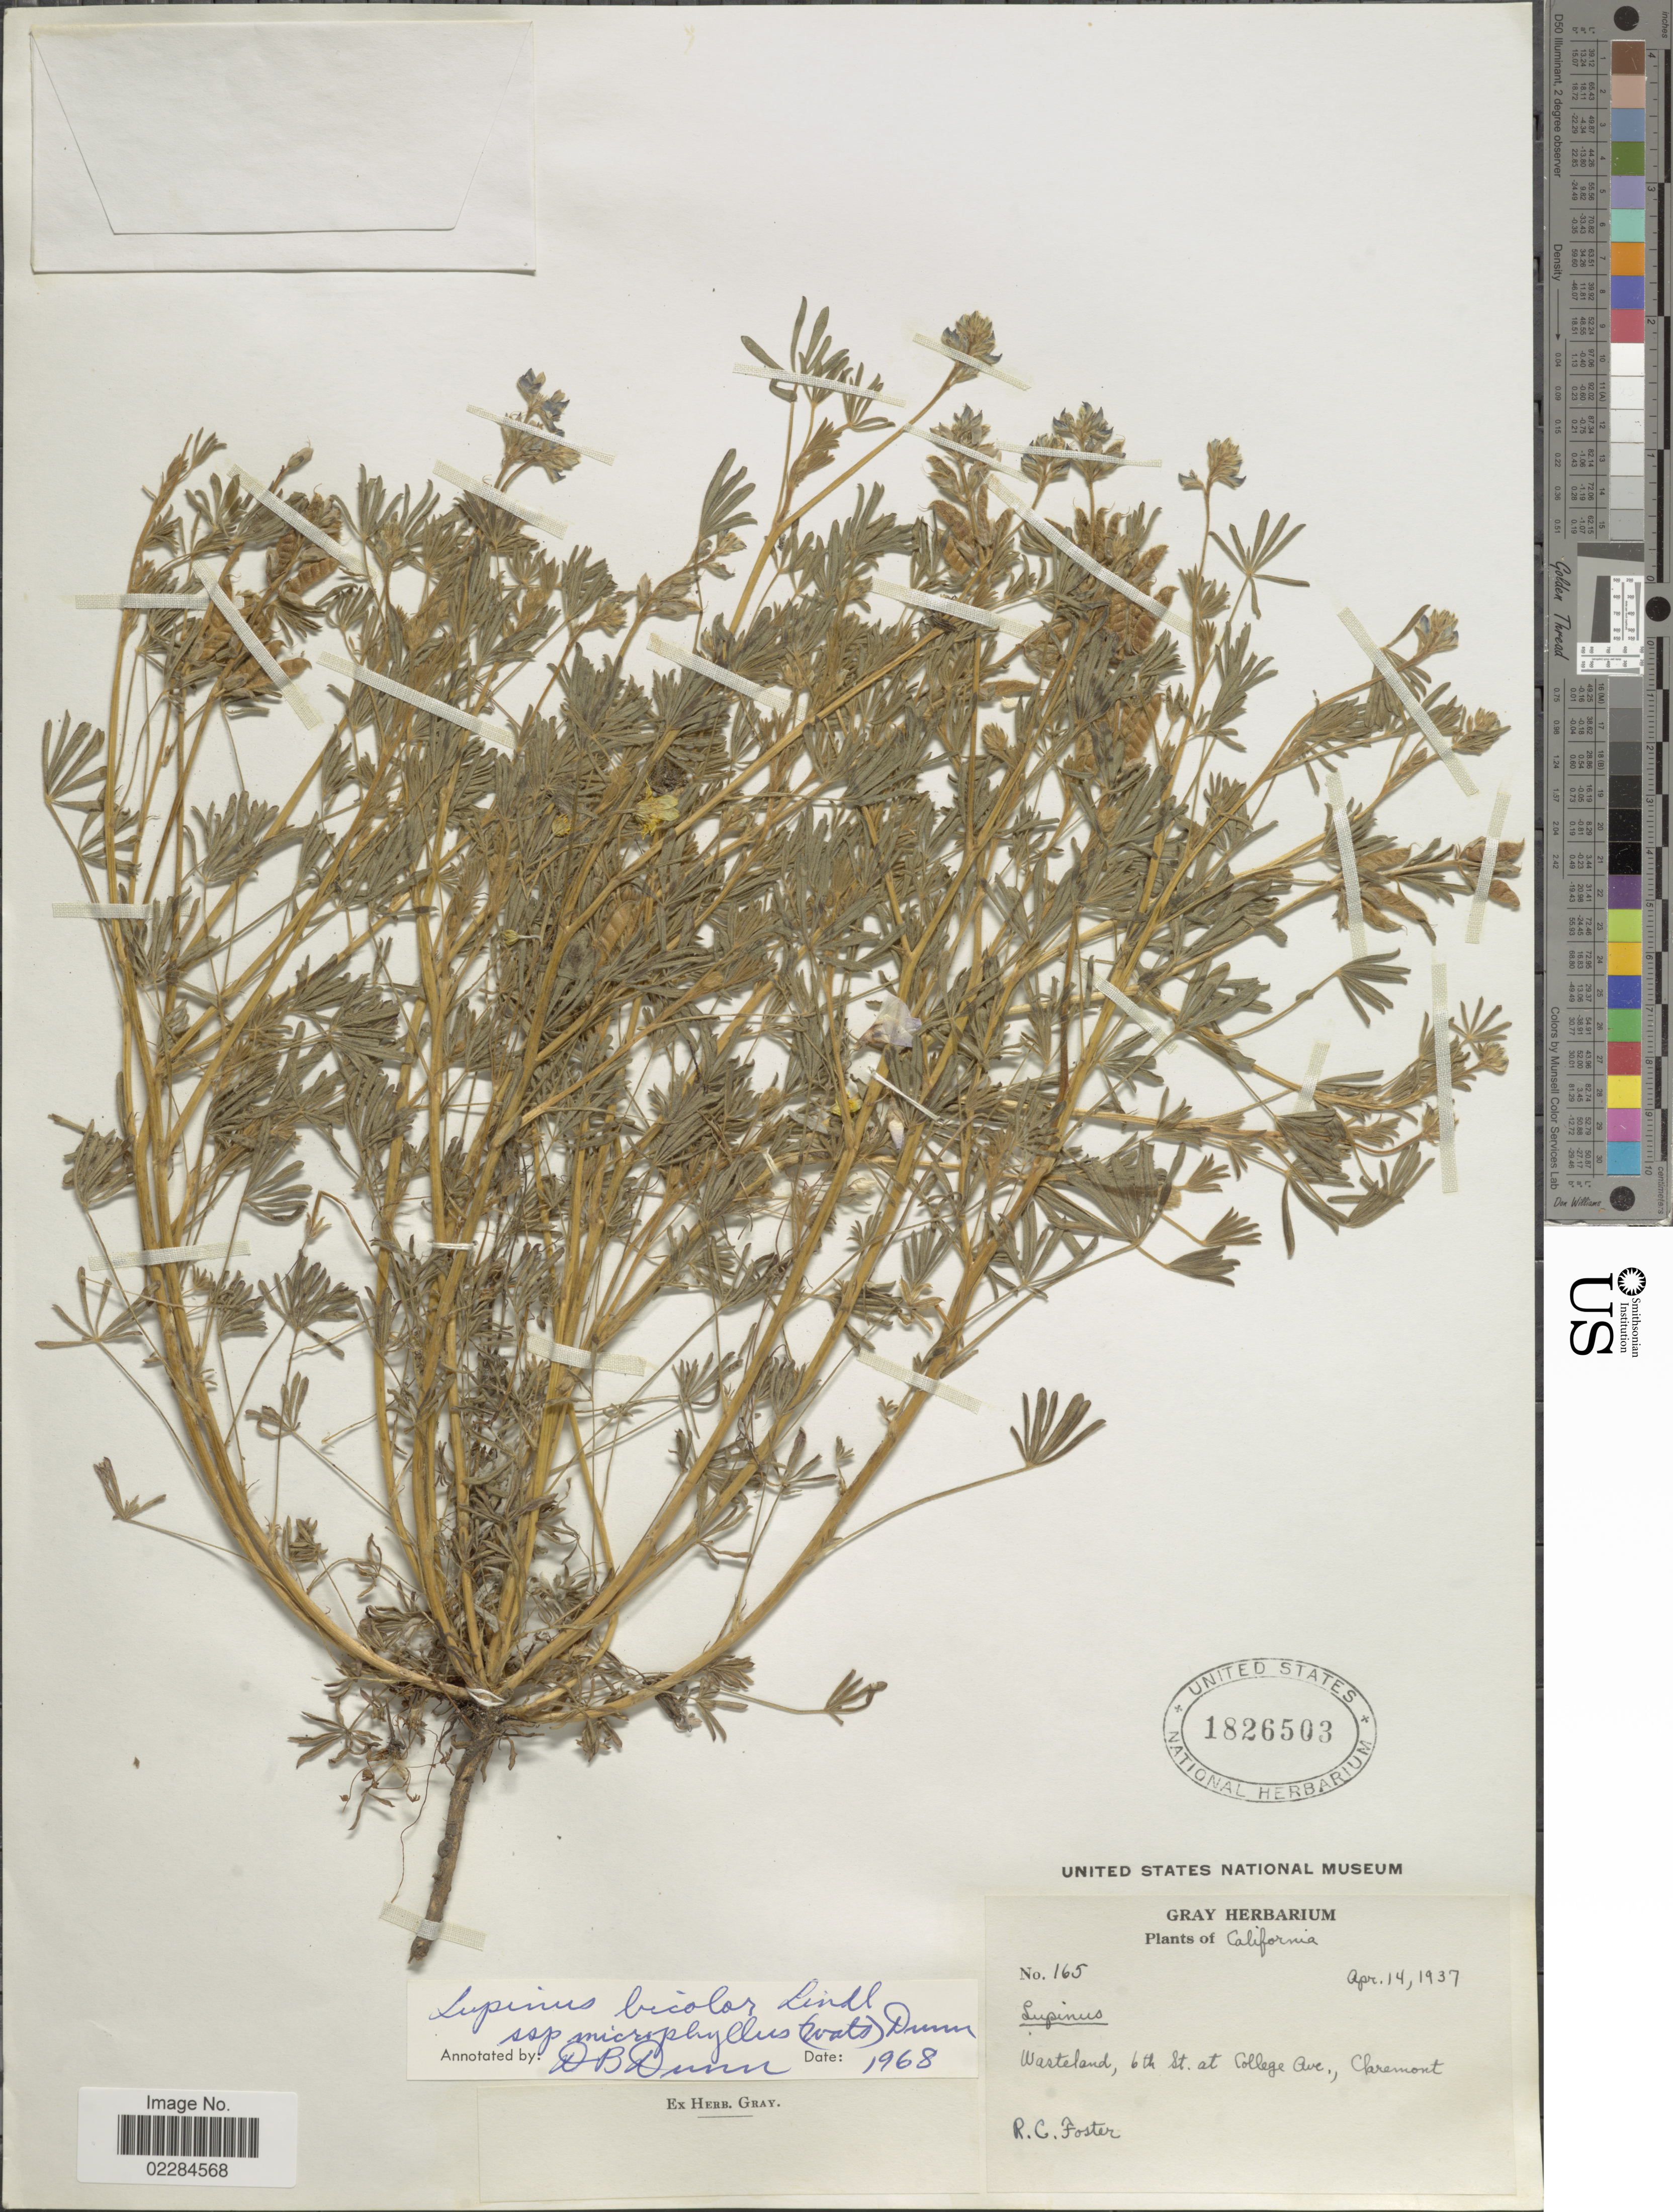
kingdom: Plantae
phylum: Tracheophyta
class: Magnoliopsida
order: Fabales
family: Fabaceae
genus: Lupinus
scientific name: Lupinus bicolor var. microphyllus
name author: Lindl.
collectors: R. C. Foster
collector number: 165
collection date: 1937-04-14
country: United States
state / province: California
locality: Wasteland, 6th St. at College Ave., Claremont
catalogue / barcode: US 1826503